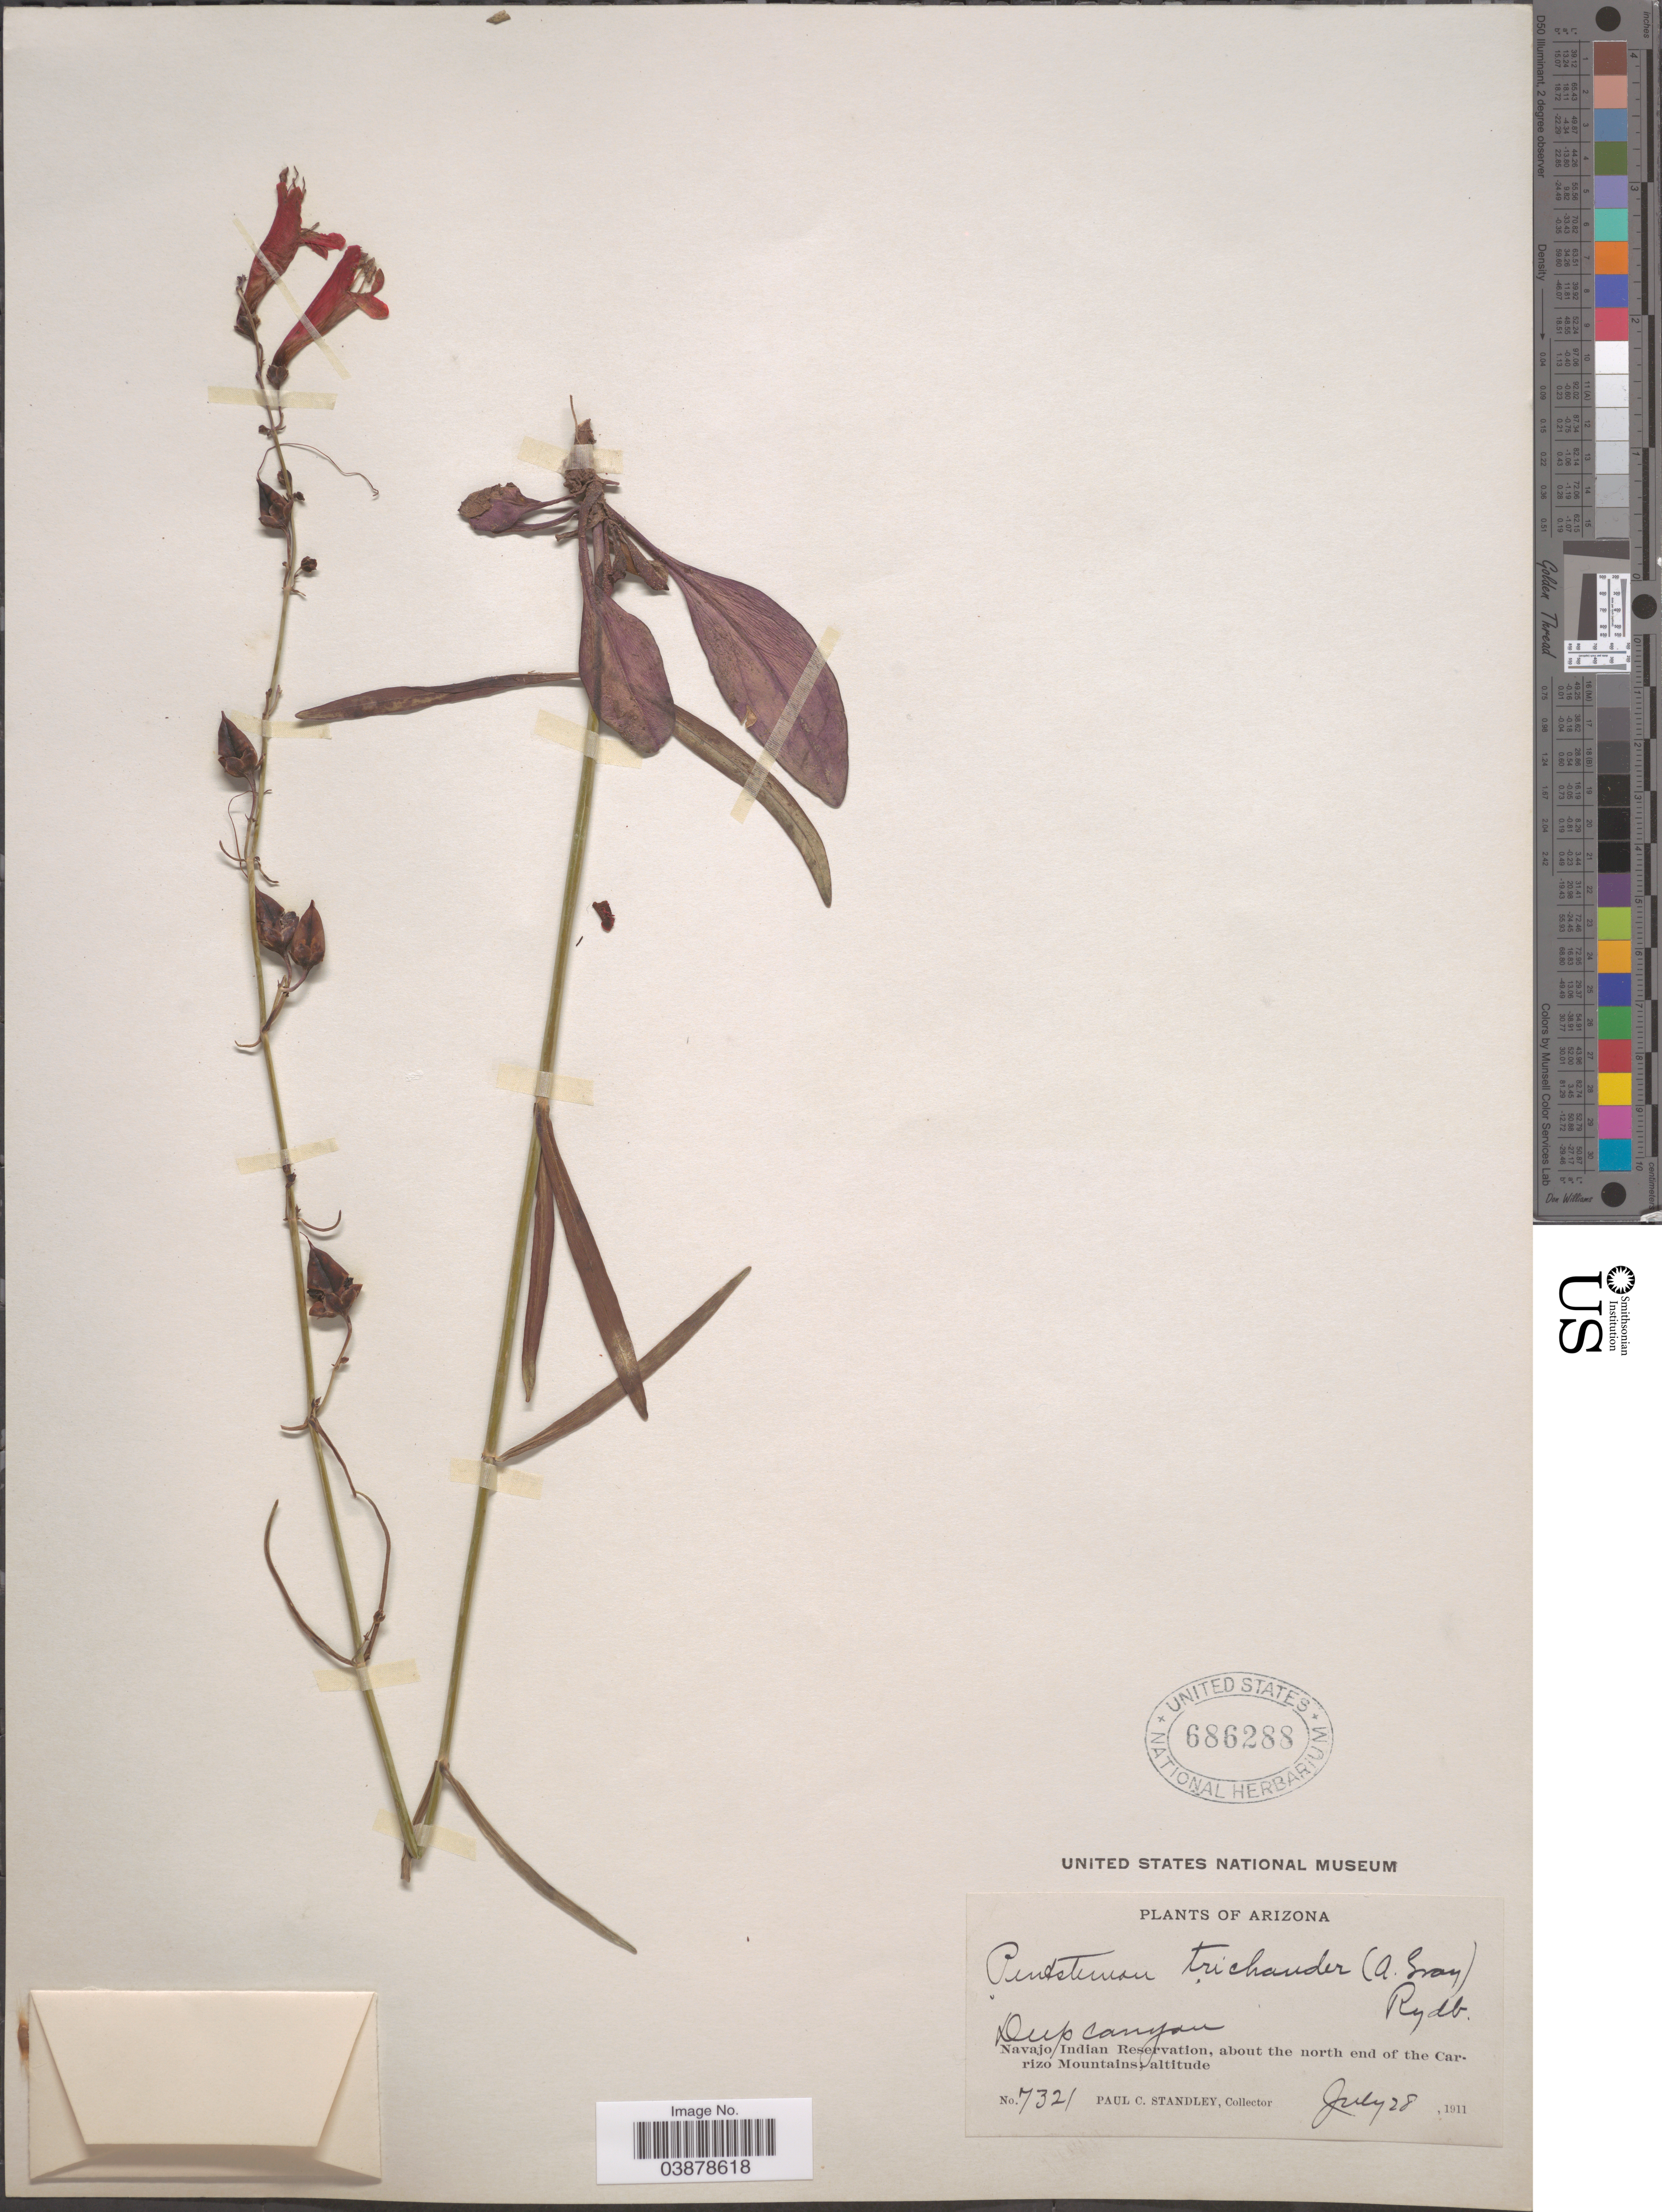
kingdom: Plantae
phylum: Tracheophyta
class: Magnoliopsida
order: Lamiales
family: Plantaginaceae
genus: Penstemon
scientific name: Penstemon trichander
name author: (A. Gray) Rydb.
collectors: P. C. Standley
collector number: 7321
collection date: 1911-07-28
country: United States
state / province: Arizona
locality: Deep Canyon. Navajo Indian Reservation, about the north end of the Carrizo Mountains.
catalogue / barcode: US 686288